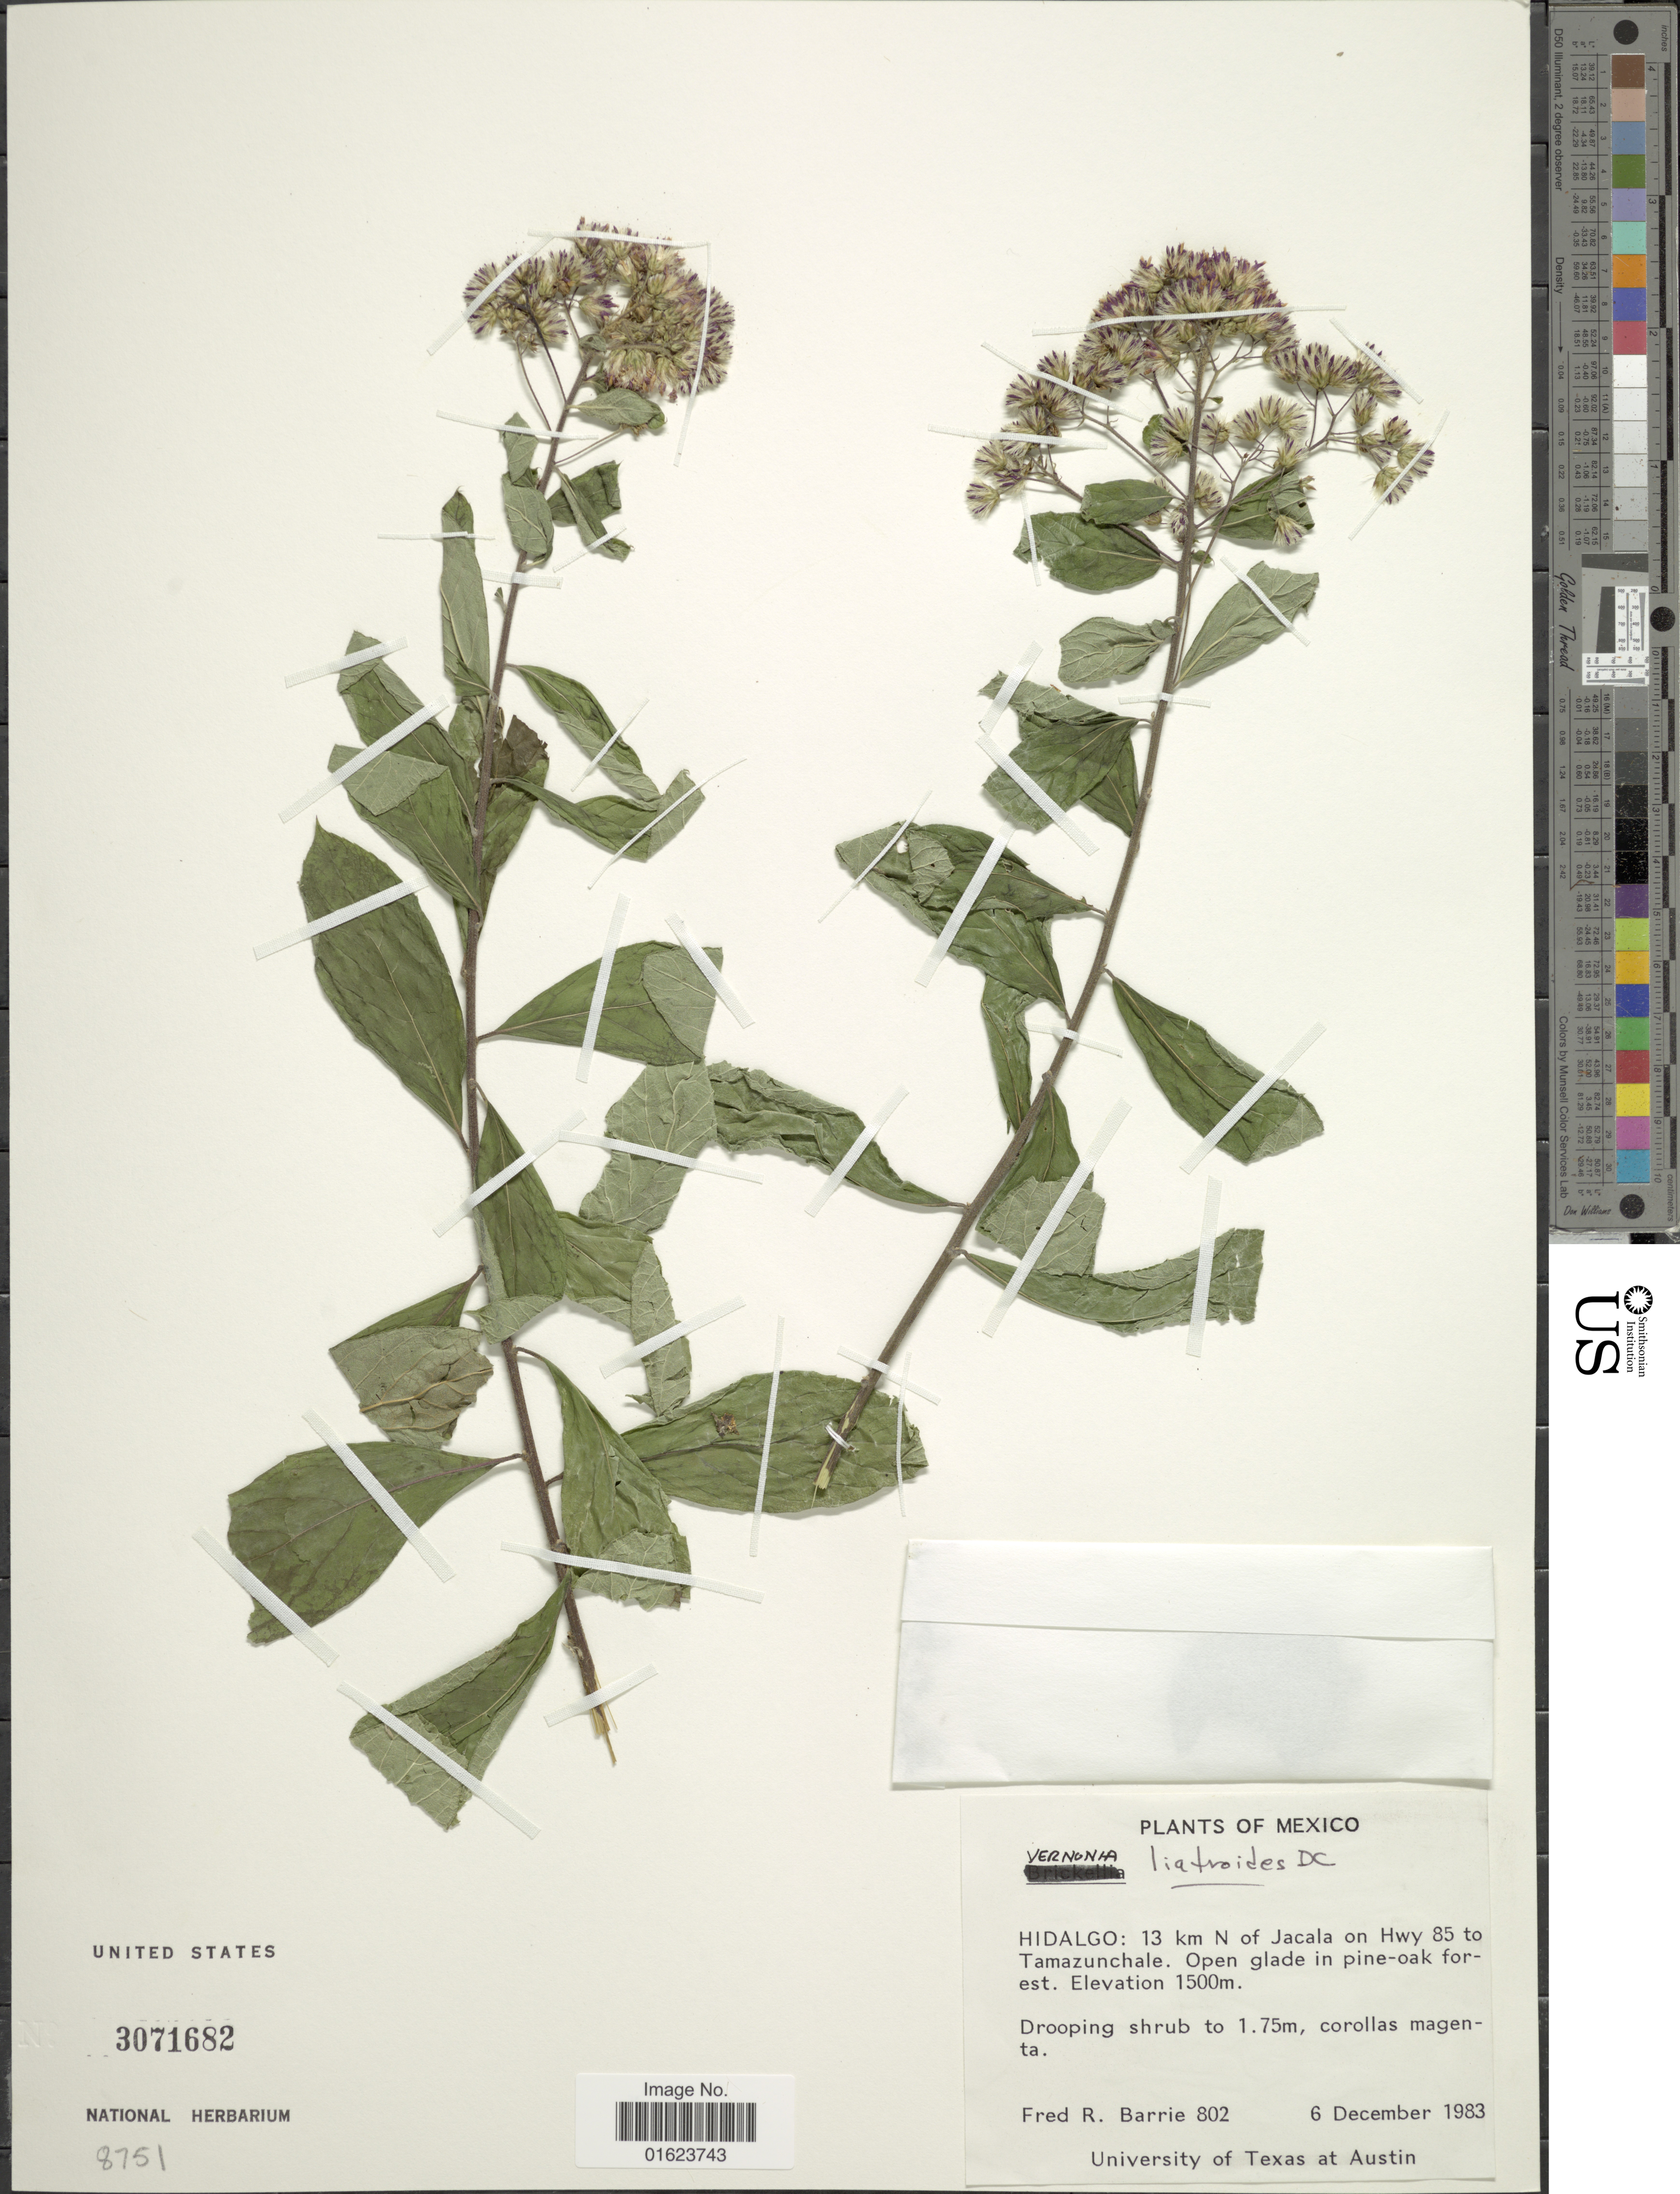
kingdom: Plantae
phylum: Tracheophyta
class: Magnoliopsida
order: Asterales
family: Asteraceae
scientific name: Vickianthus liatroides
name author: (DC.) H. Rob.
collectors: F. R. Barrie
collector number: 802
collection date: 1983-12-06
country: Mexico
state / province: Hidalgo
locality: Mexico. Hidalgo: 13 km N of Jacala on Hwy 85 to Tamazunchale.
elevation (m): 1500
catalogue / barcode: US 3071682